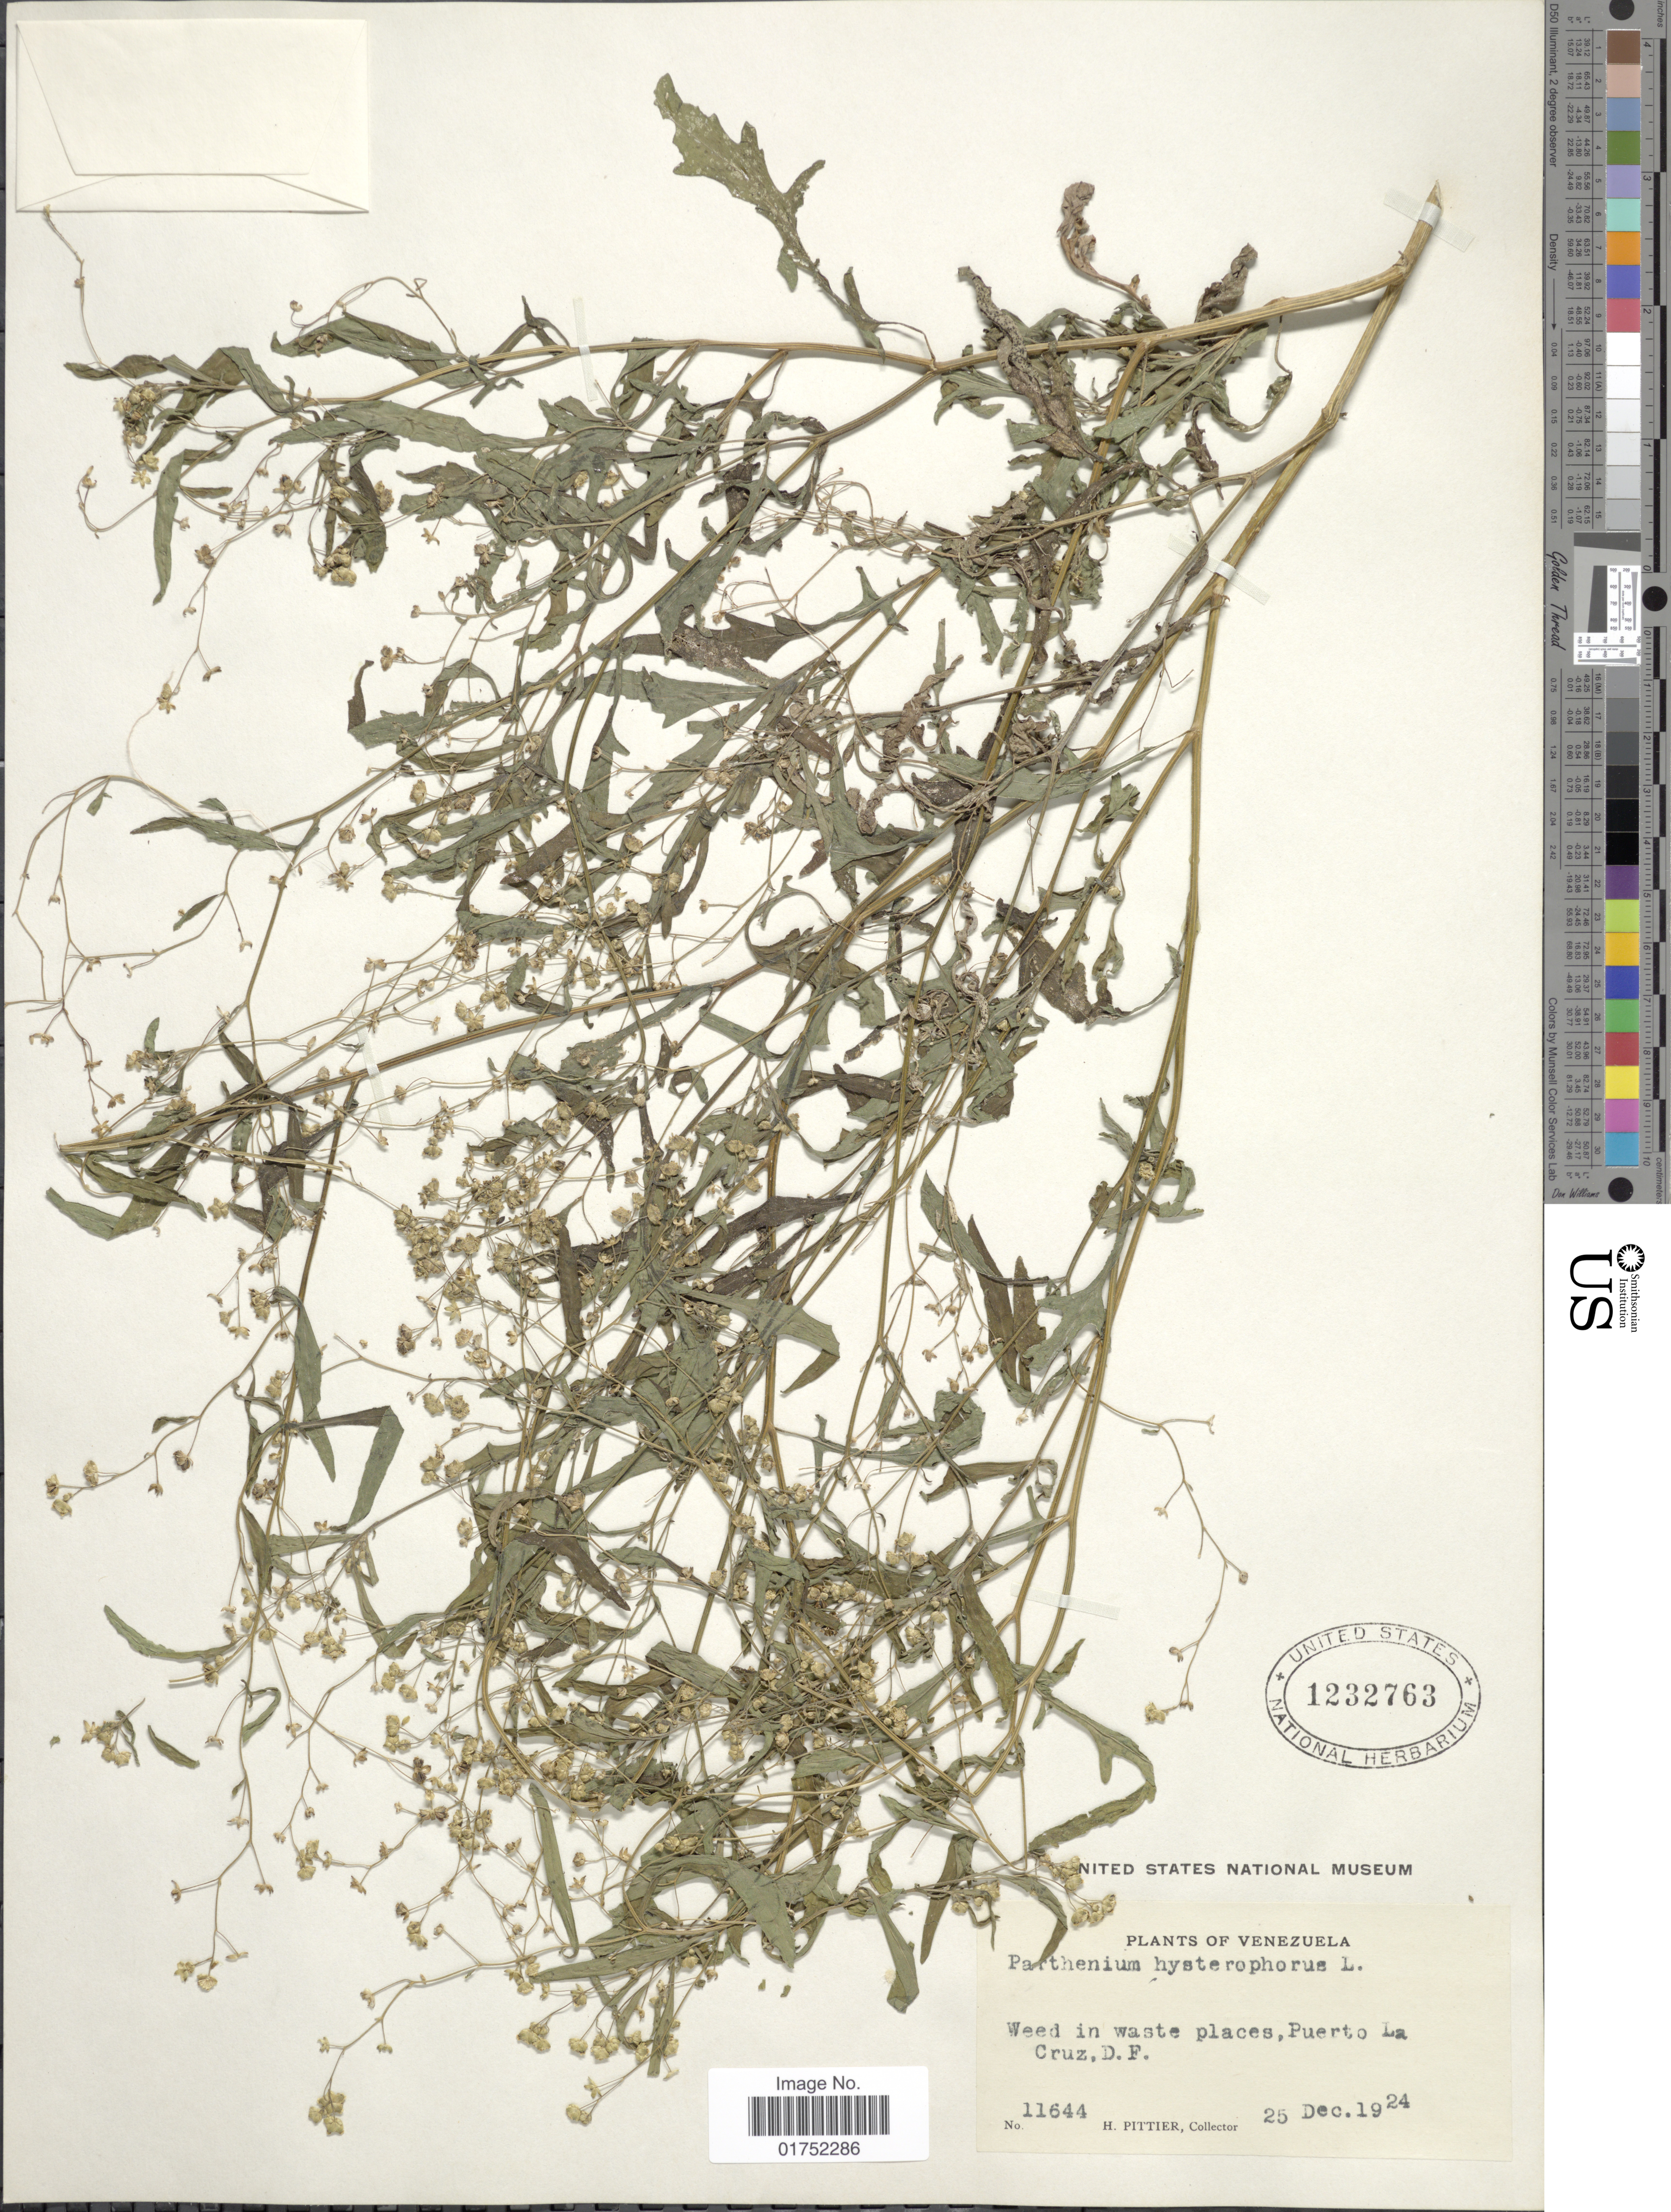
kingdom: Plantae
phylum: Tracheophyta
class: Magnoliopsida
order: Asterales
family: Asteraceae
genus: Parthenium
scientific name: Parthenium hysterophorus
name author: L.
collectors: H. F. Pittier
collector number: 11644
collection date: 1924-12-25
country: Venezuela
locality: Puerto La Cruz, D. F.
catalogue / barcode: US 1232763